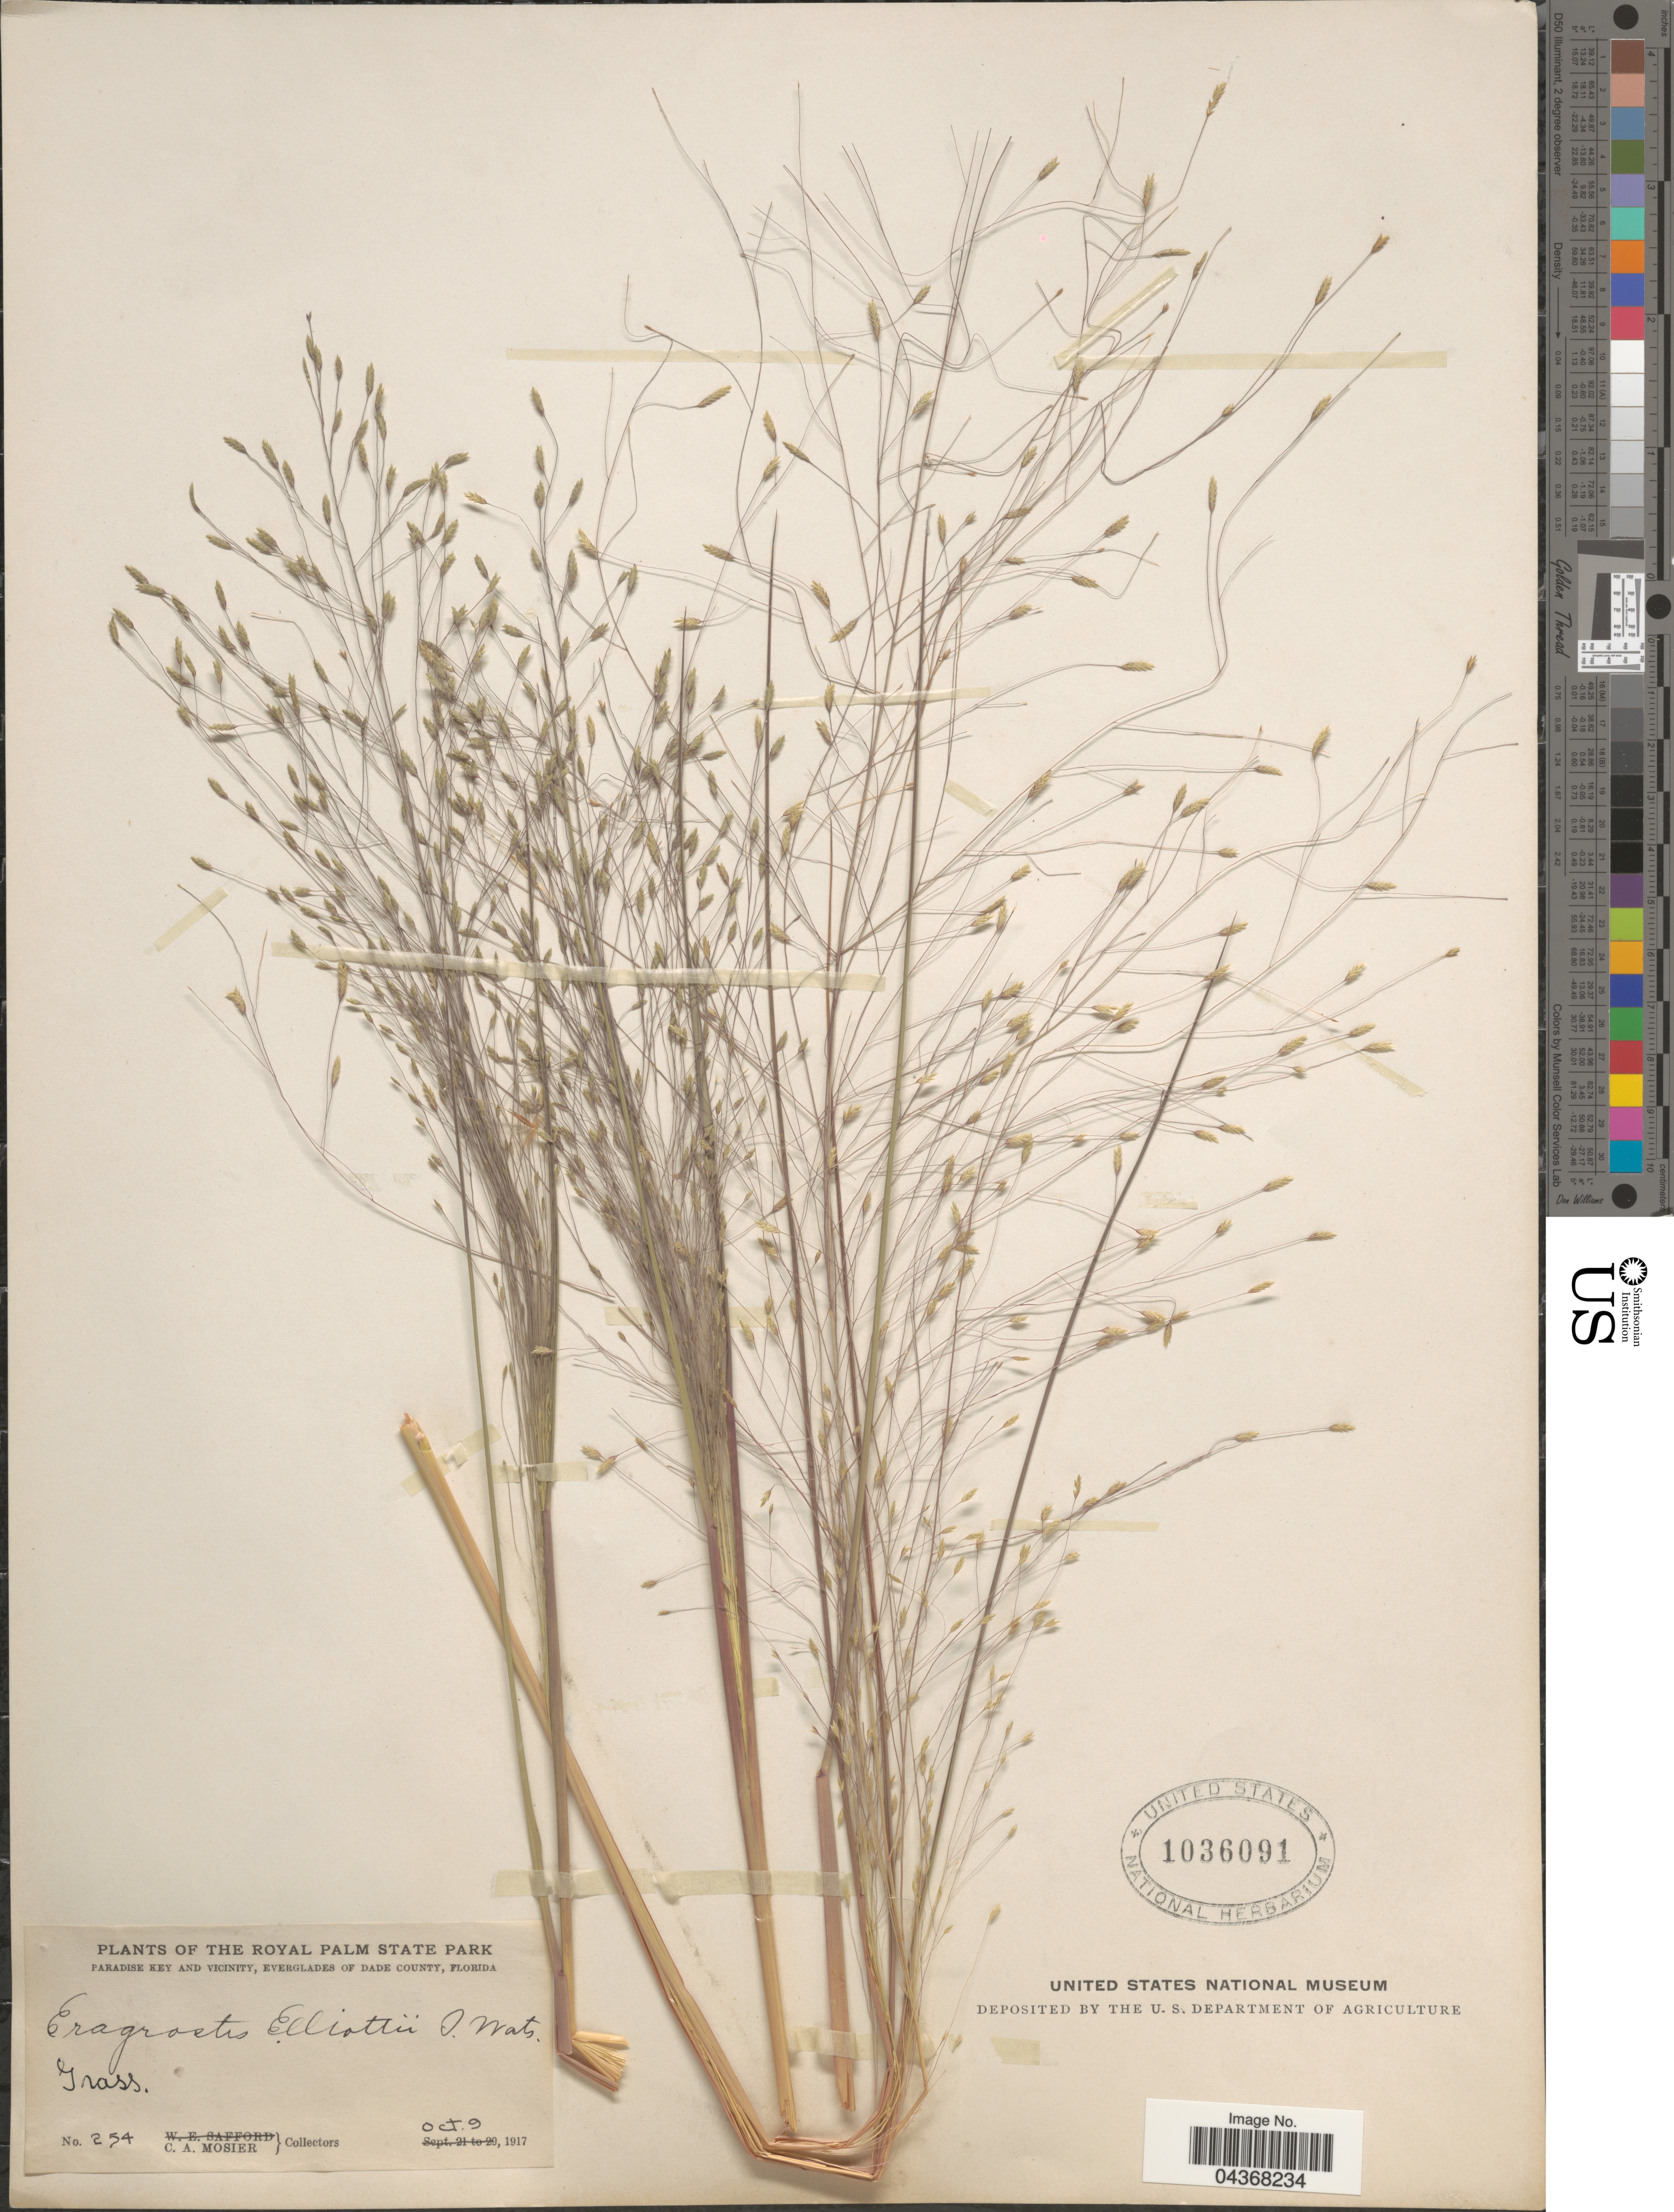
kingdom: Plantae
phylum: Tracheophyta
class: Liliopsida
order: Poales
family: Poaceae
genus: Eragrostis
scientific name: Eragrostis elliottii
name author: S. Watson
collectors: C. A. Mosier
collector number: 254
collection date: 1917-10-09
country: United States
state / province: Florida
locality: The Royal Palm State Park. Paradise Key and vicinity, Everglades of Dade County.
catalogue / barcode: US 1036091